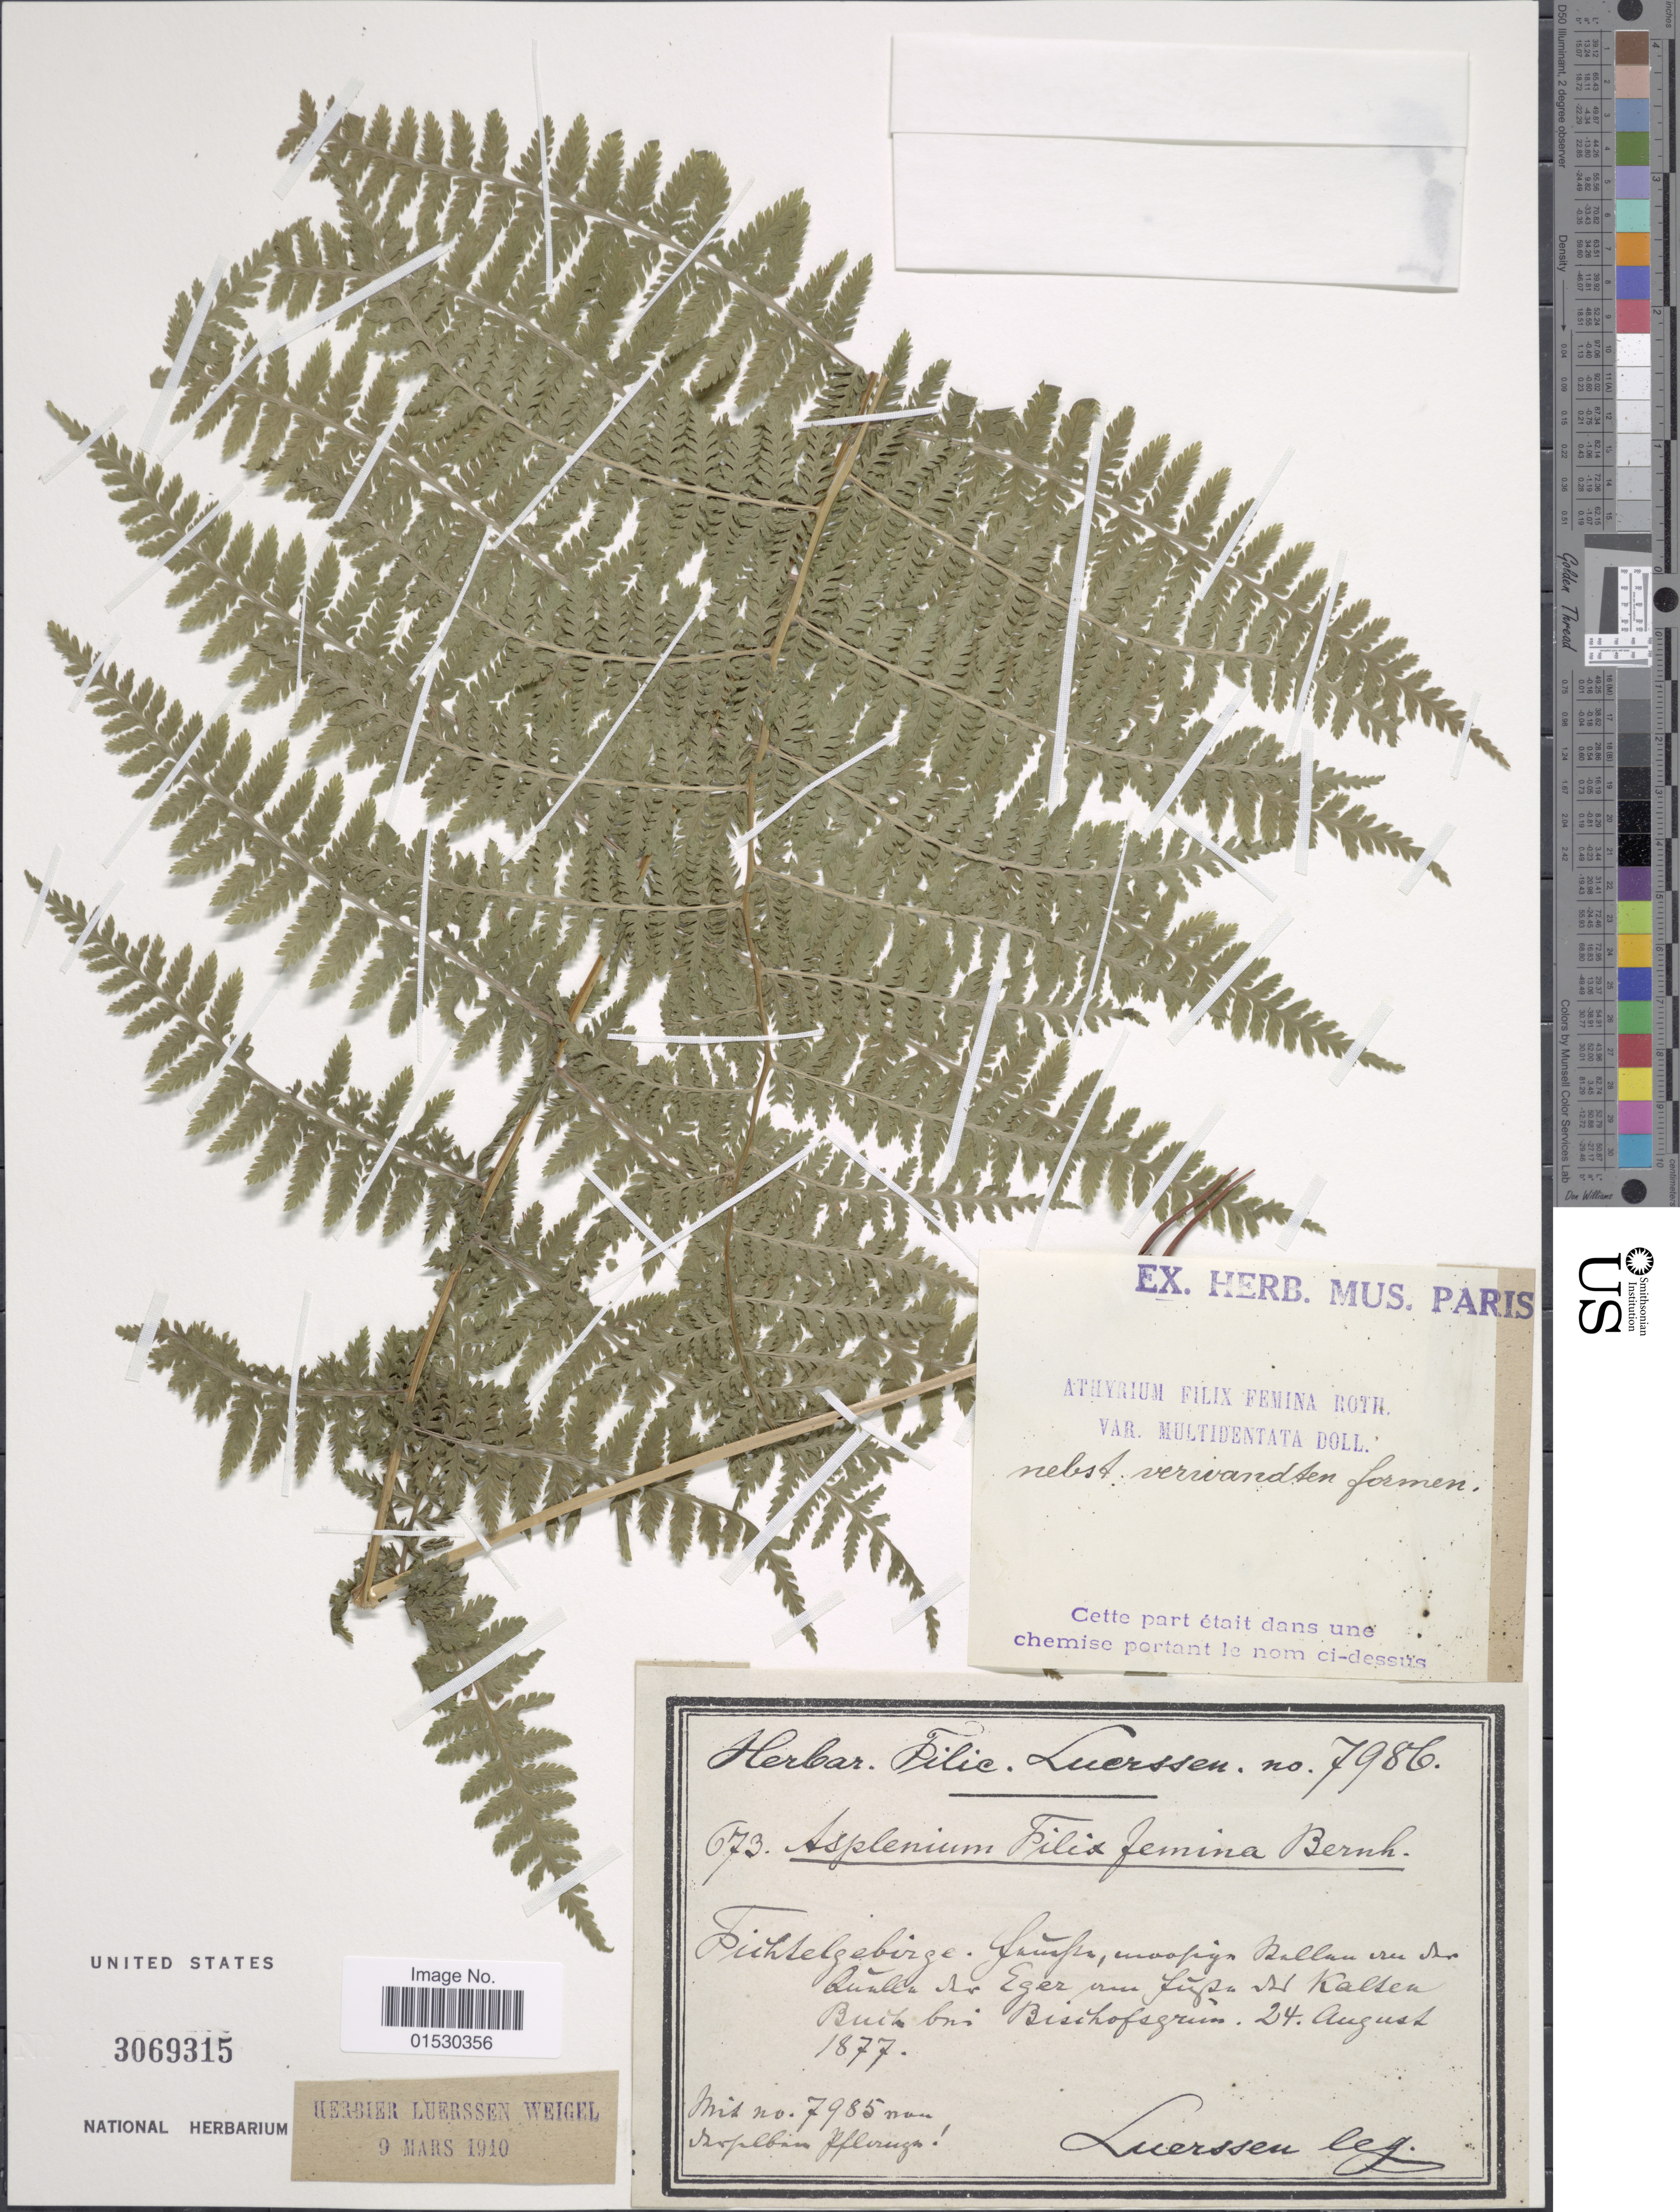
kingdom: Plantae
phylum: Tracheophyta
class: Polypodiopsida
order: Polypodiales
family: Athyriaceae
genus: Athyrium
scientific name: Athyrium filix-femina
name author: (L.) Roth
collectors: Luerssen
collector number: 673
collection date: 1877-08-24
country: Germany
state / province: Bayern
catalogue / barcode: US 3069315